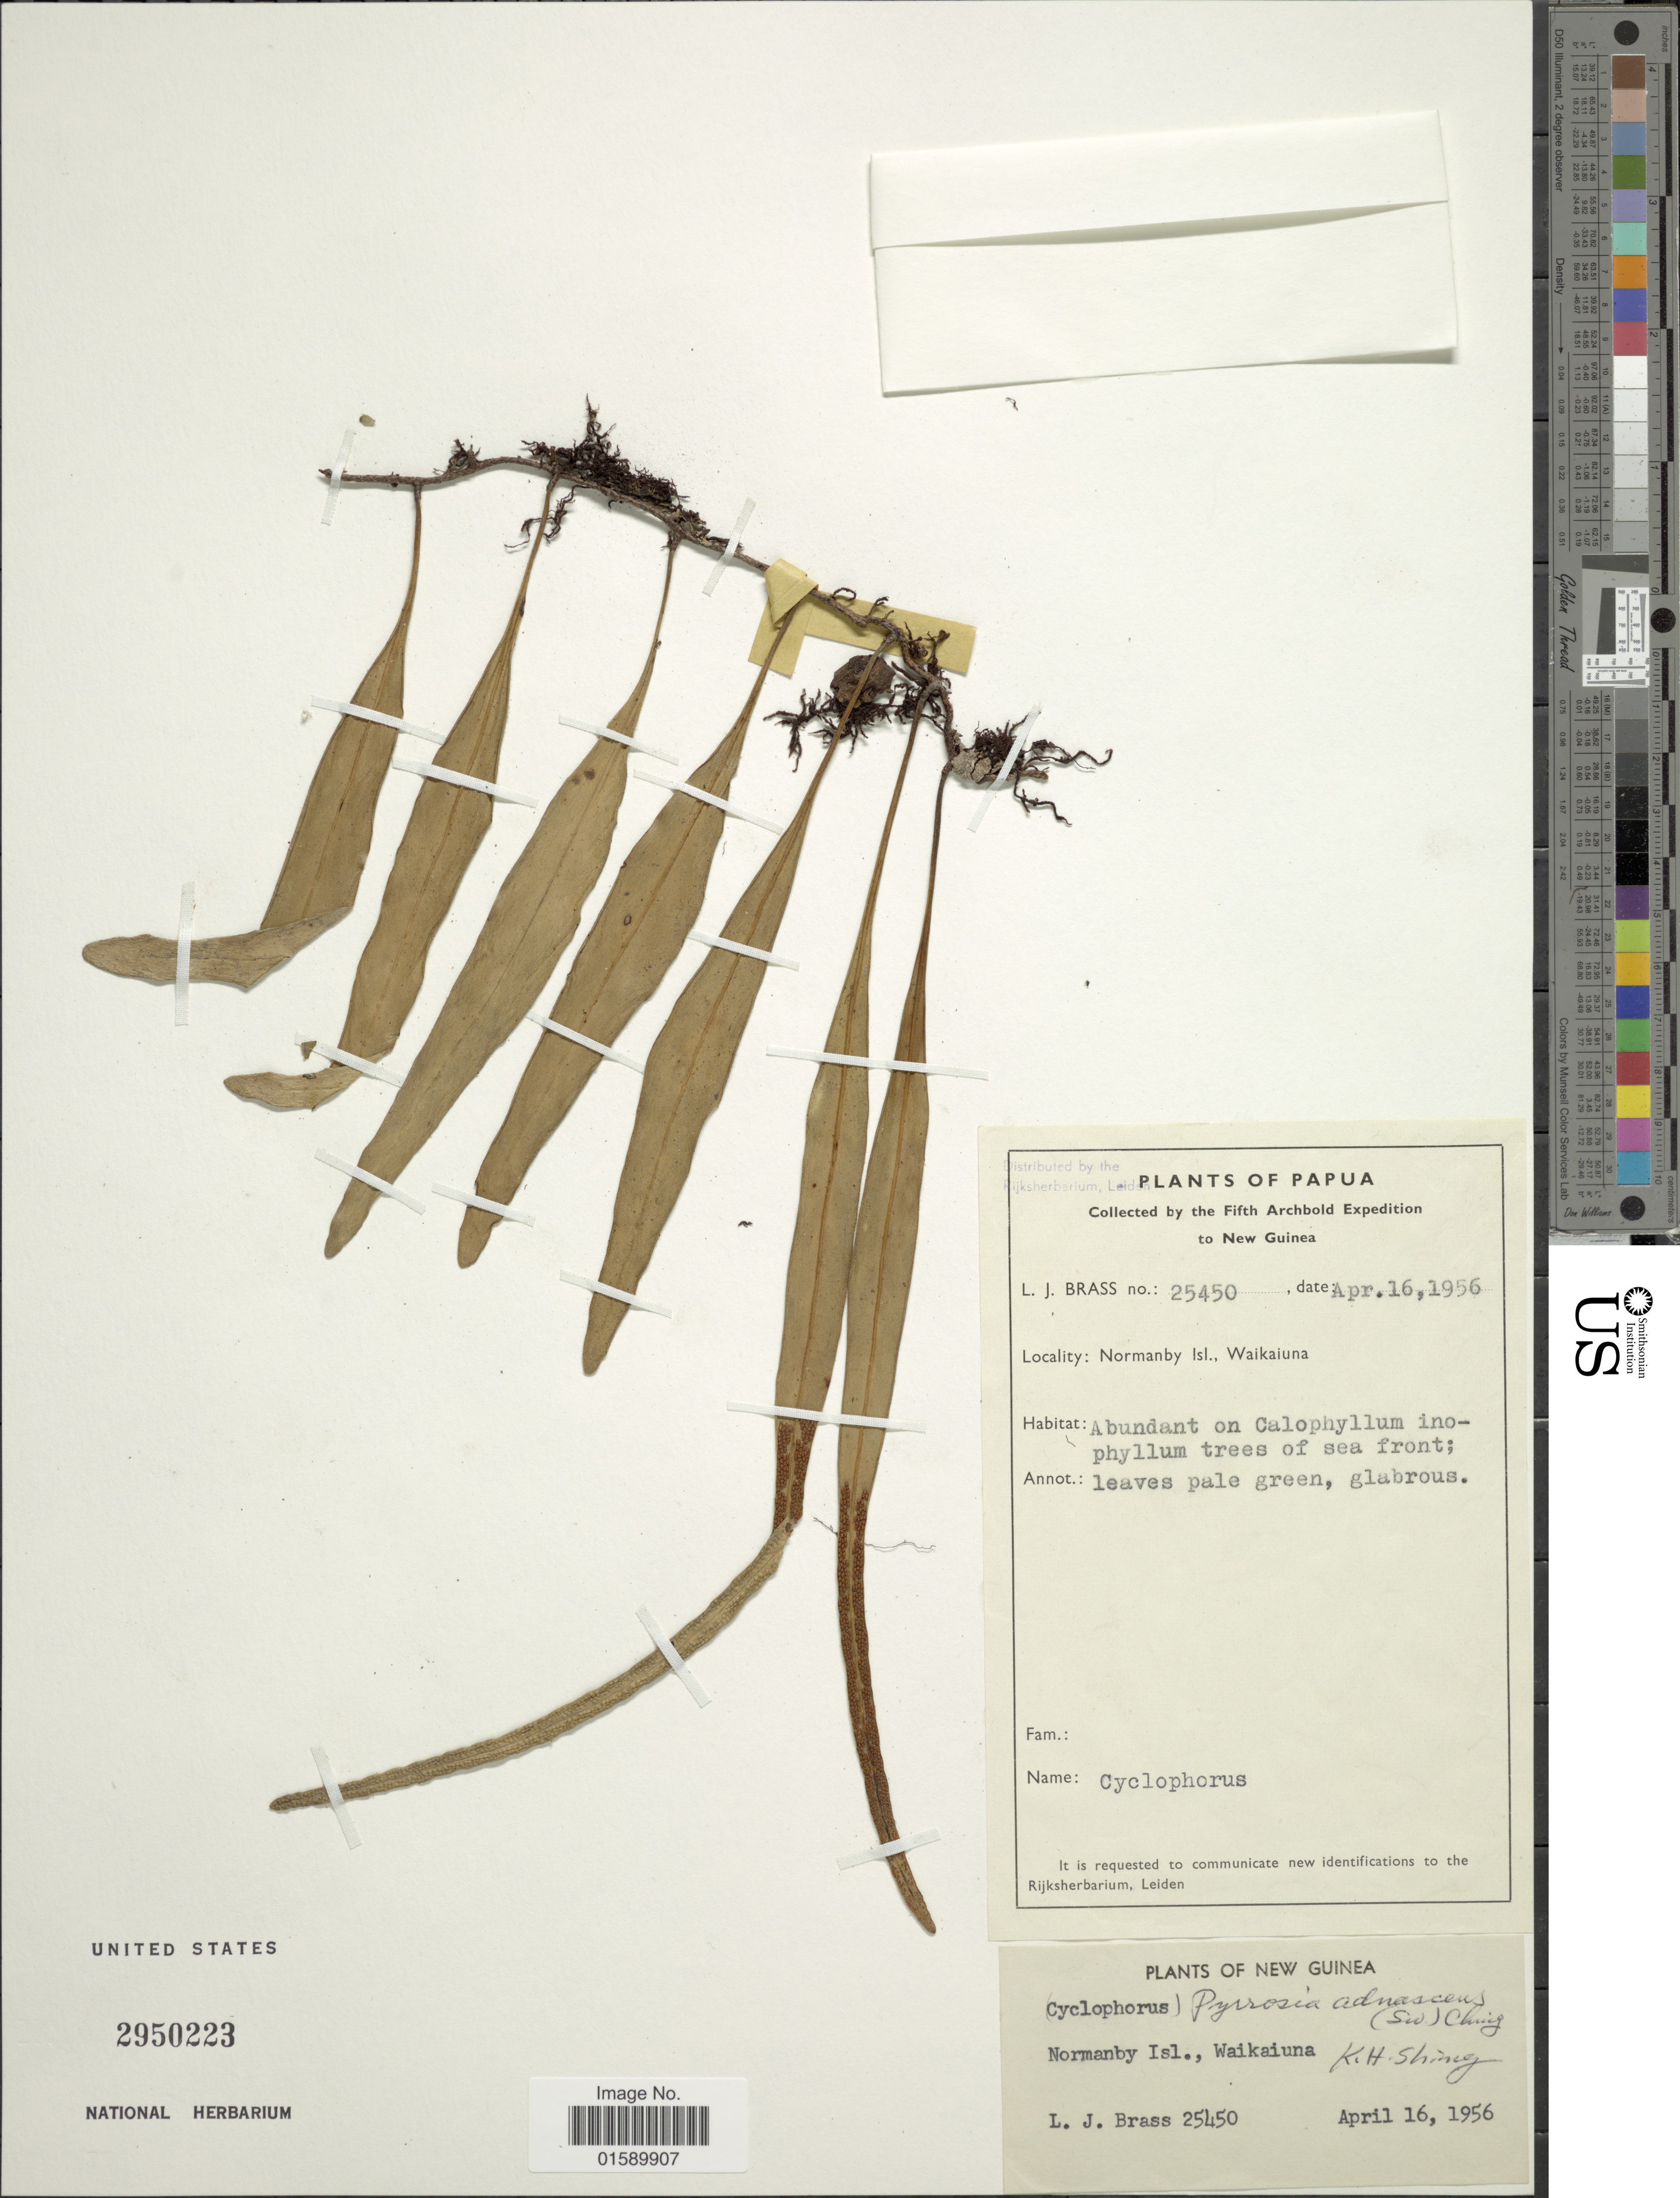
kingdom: Plantae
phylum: Tracheophyta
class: Polypodiopsida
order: Polypodiales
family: Polypodiaceae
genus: Pyrrosia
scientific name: Pyrrosia sp.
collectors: L. J. Brass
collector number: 25450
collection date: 1956-04-16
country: Papua New Guinea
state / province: Milne Bay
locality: Normanby Isl., Waikaiuna. Papua, New Guinea.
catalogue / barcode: US 2950223